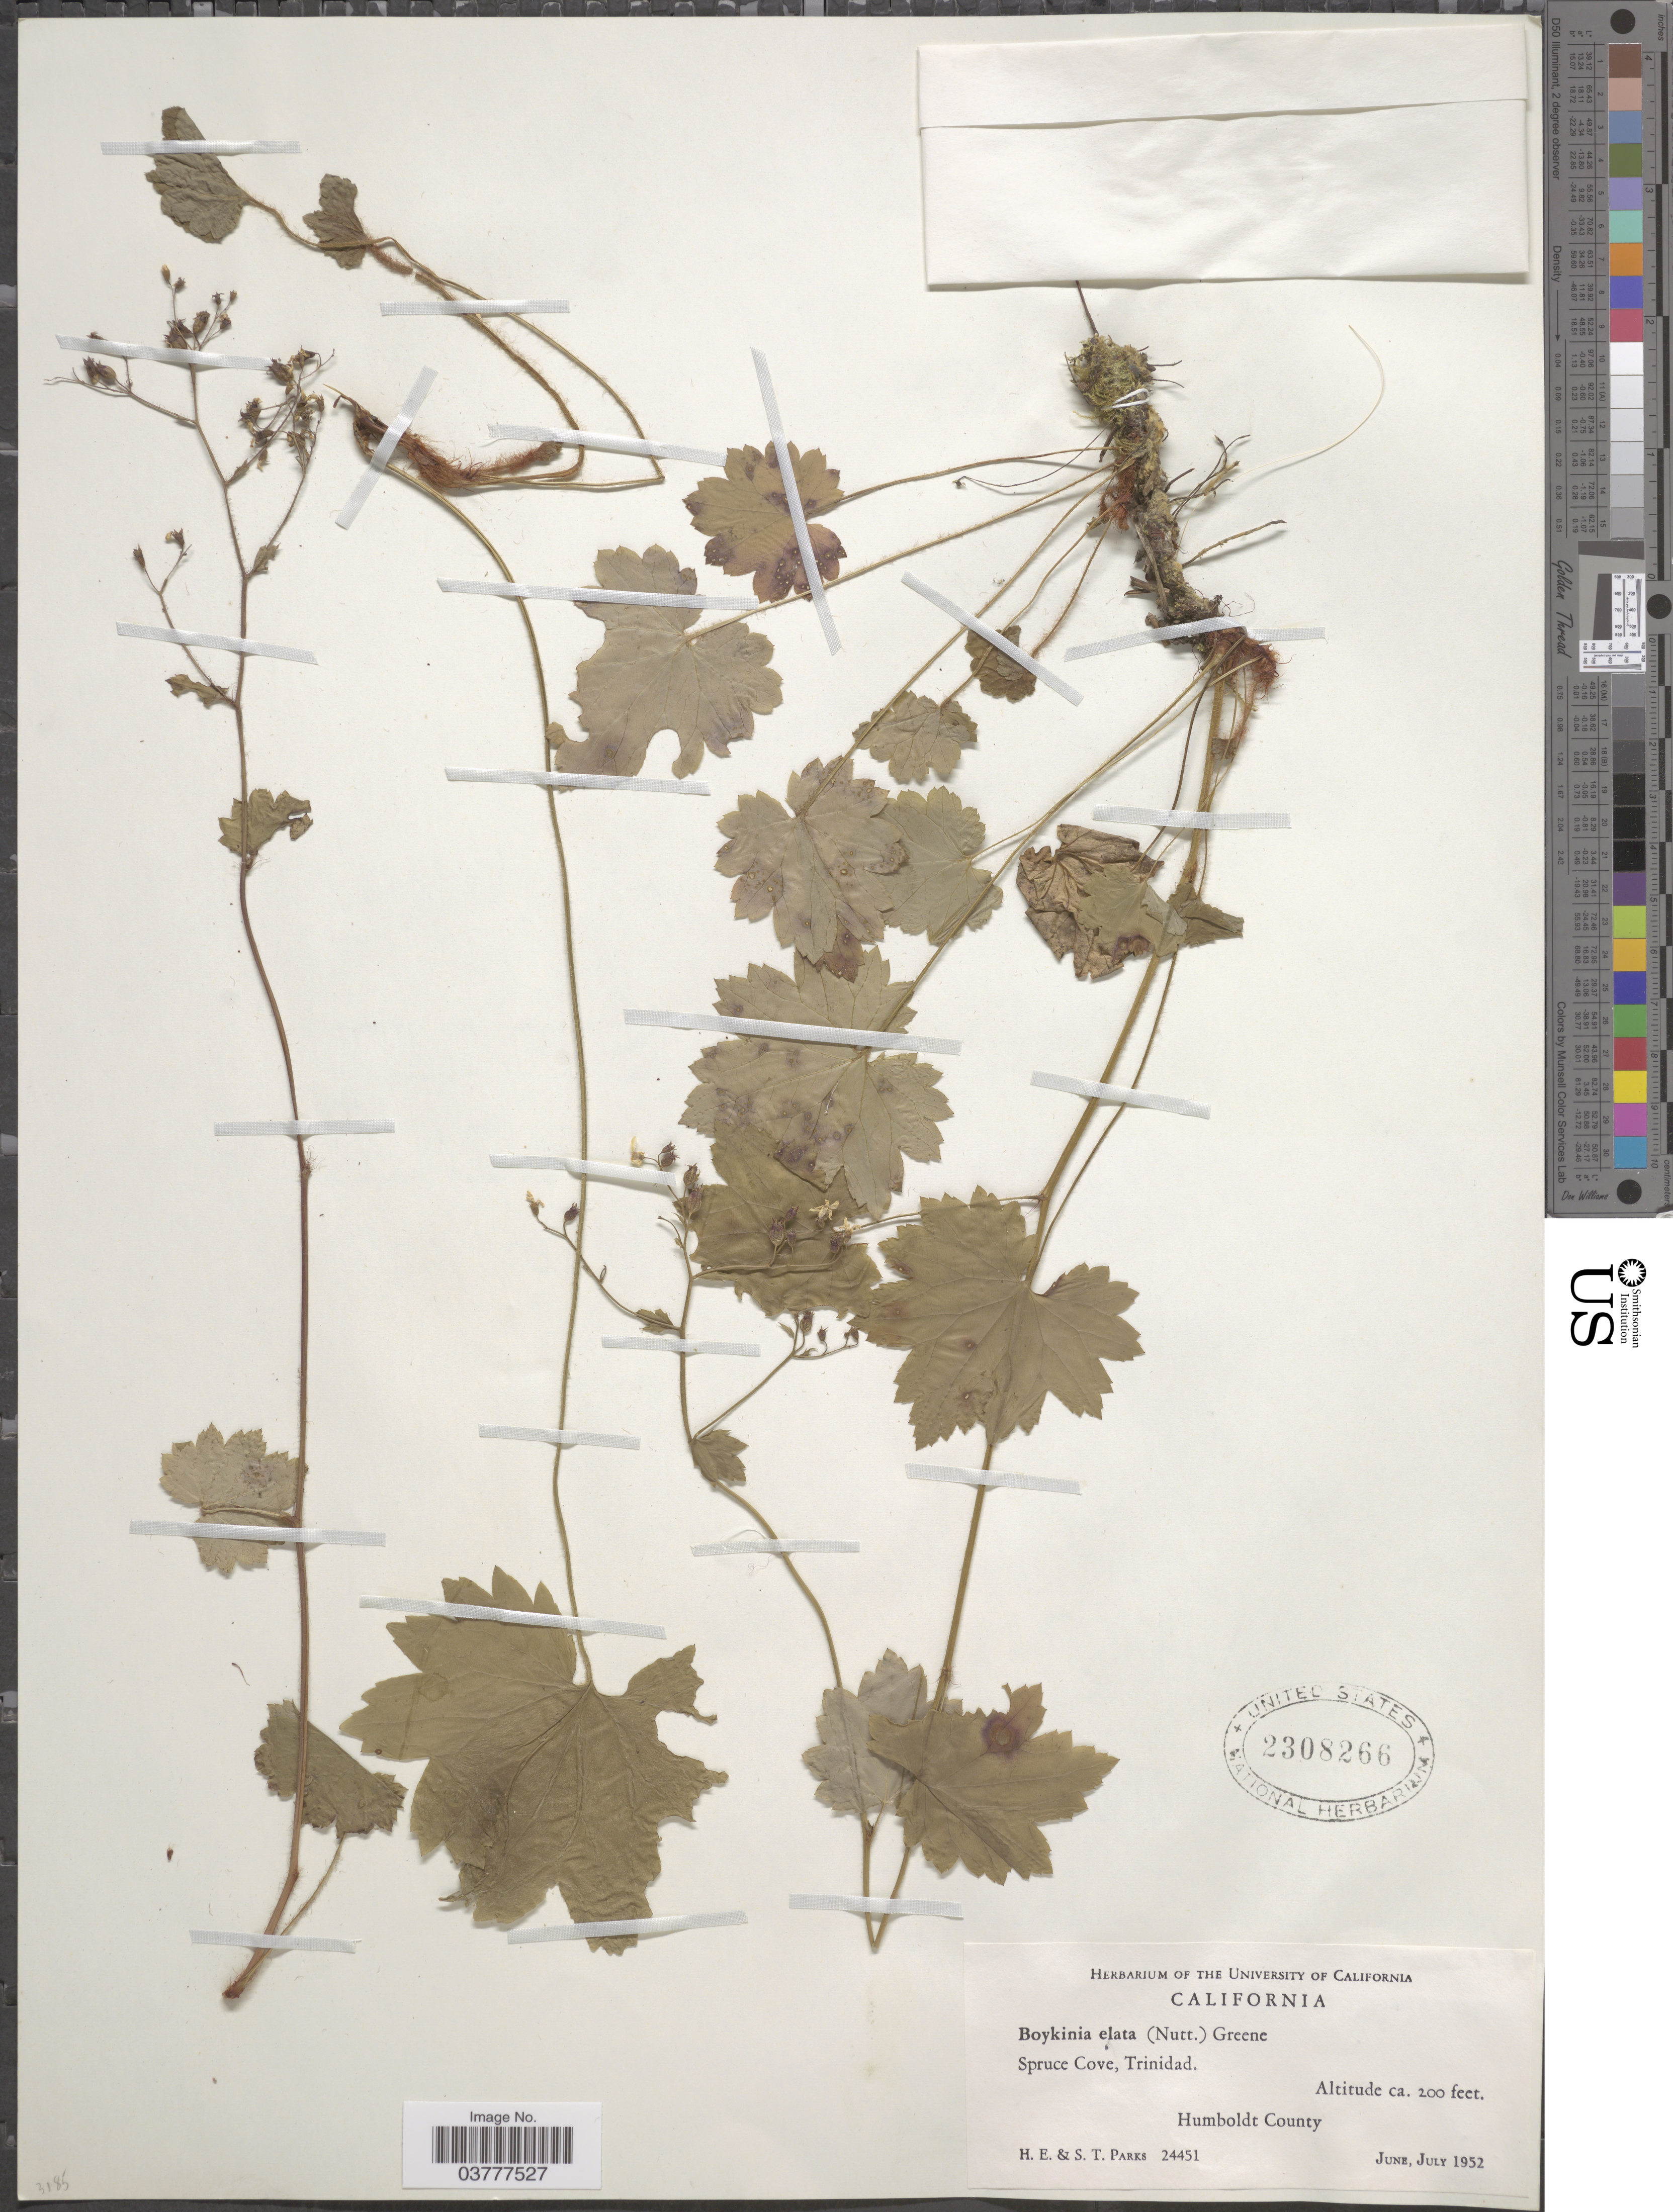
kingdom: Plantae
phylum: Tracheophyta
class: Magnoliopsida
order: Saxifragales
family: Saxifragaceae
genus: Boykinia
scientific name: Boykinia elata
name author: Greene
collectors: H. E. Parks & S. Parks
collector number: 24451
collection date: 1952-06/1952-07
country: United States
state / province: California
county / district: Humboldt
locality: Spruce Cove, Trinidad. Humboldt County.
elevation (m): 61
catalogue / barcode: US 2308266